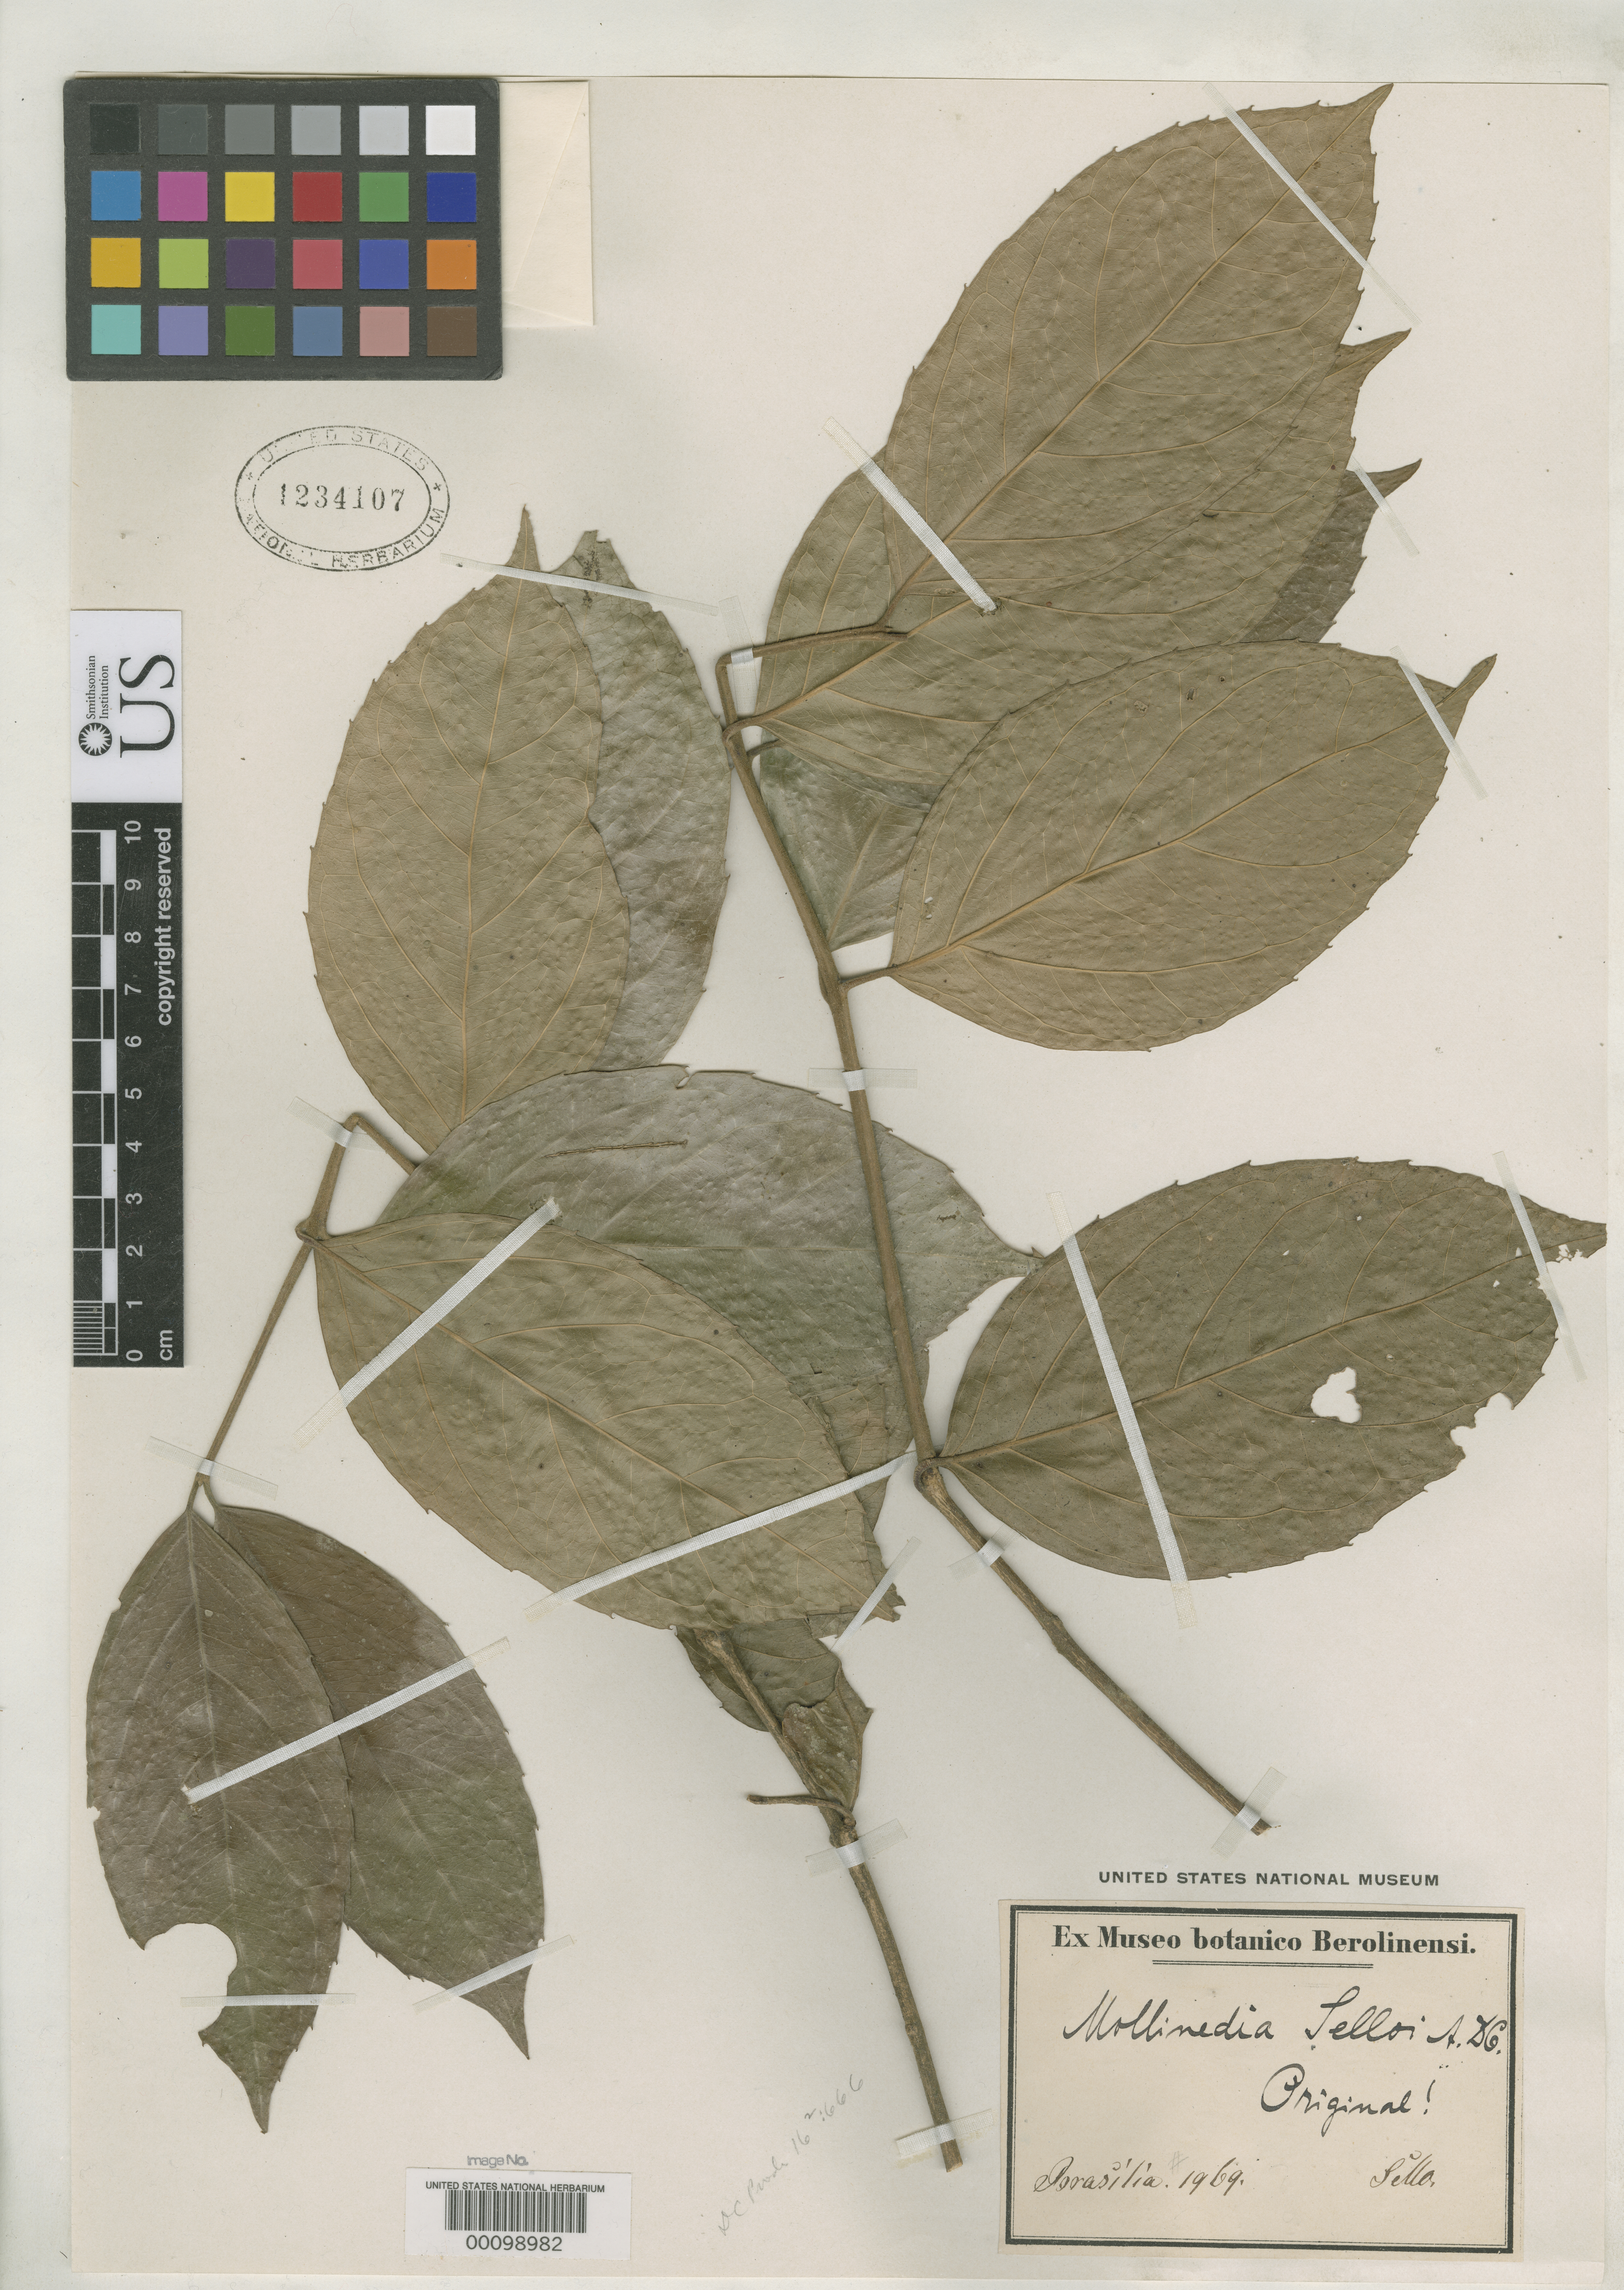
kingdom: Plantae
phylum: Tracheophyta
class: Magnoliopsida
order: Laurales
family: Monimiaceae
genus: Mollinedia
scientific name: Mollinedia selloi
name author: A. DC. in DC.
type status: Isosyntype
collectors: F. Sellow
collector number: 1969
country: Brazil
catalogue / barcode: US 1234107